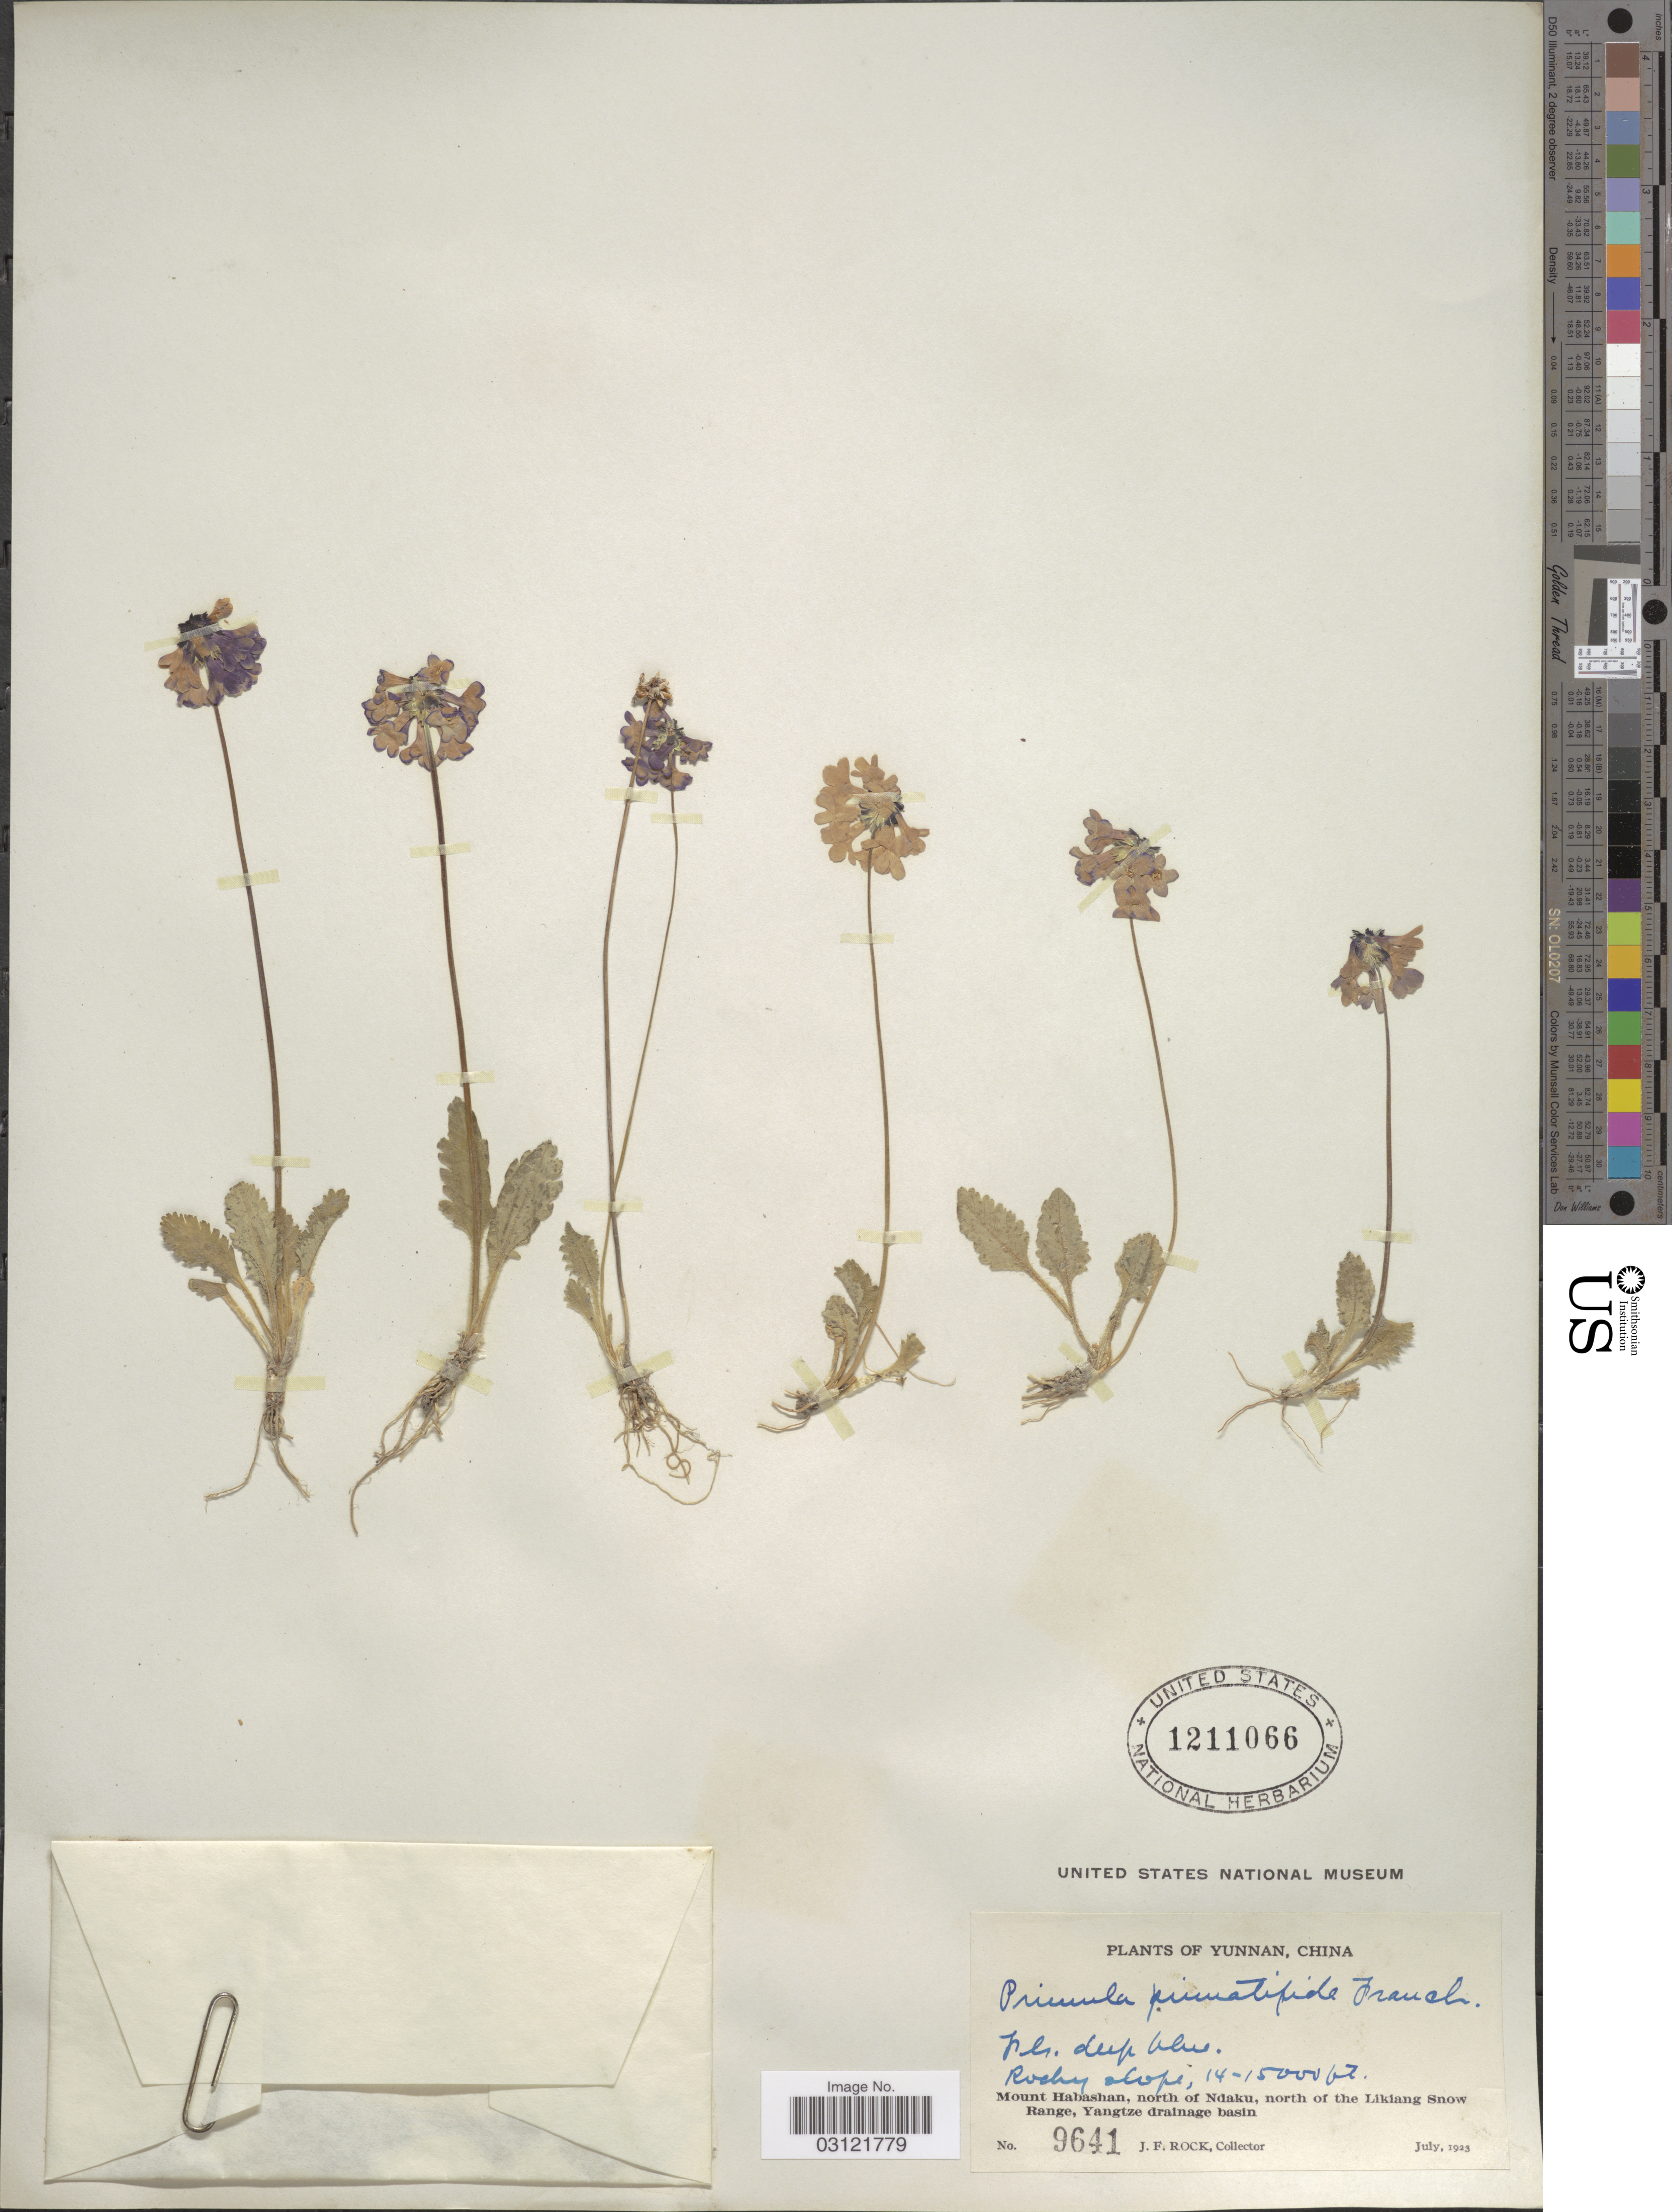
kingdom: Plantae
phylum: Tracheophyta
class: Magnoliopsida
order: Ericales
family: Primulaceae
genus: Primula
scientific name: Primula pinnatifida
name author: Franch.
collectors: J. Rock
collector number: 9641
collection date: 1923-07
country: China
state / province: Yunnan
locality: Mount Habashan, north of Ndaku, north of the Likiang Snow Range, Yangtze drainage basin.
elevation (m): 4267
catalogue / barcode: US 1211066